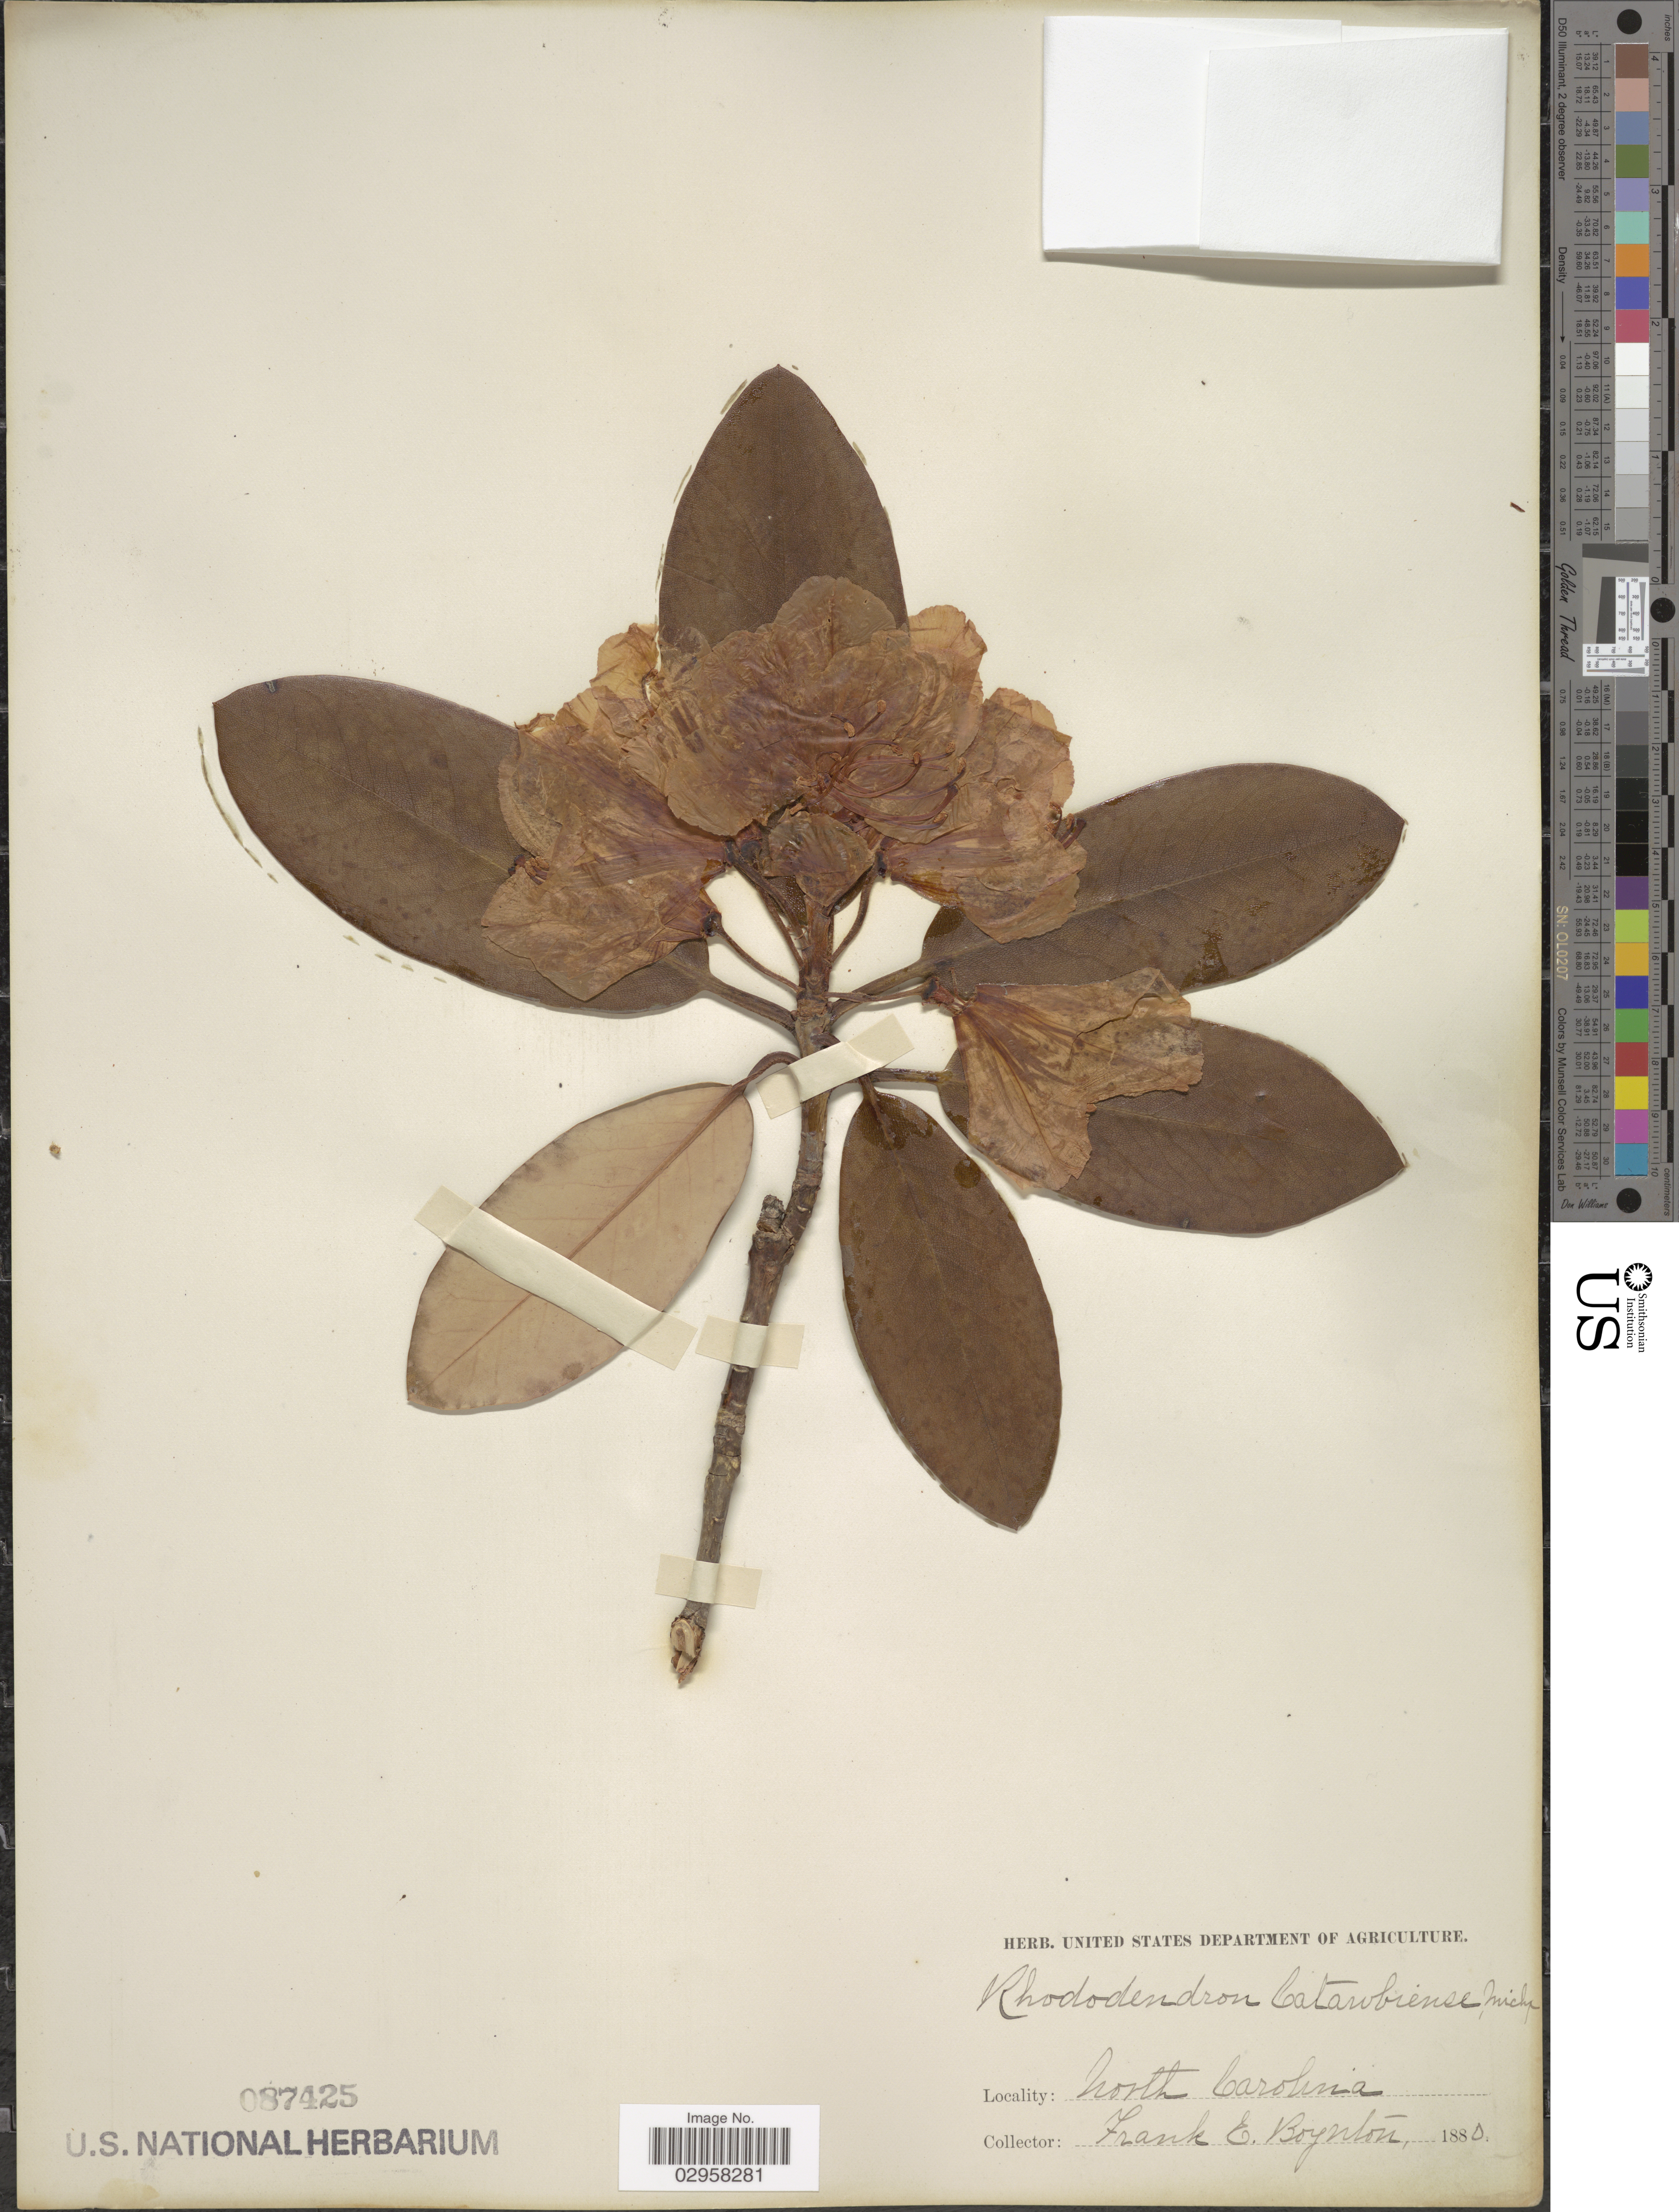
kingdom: Plantae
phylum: Tracheophyta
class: Magnoliopsida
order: Ericales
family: Ericaceae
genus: Rhododendron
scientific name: Rhododendron catawbiense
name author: Michx.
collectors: F. Boynton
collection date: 1880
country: United States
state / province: North Carolina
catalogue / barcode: US 87425